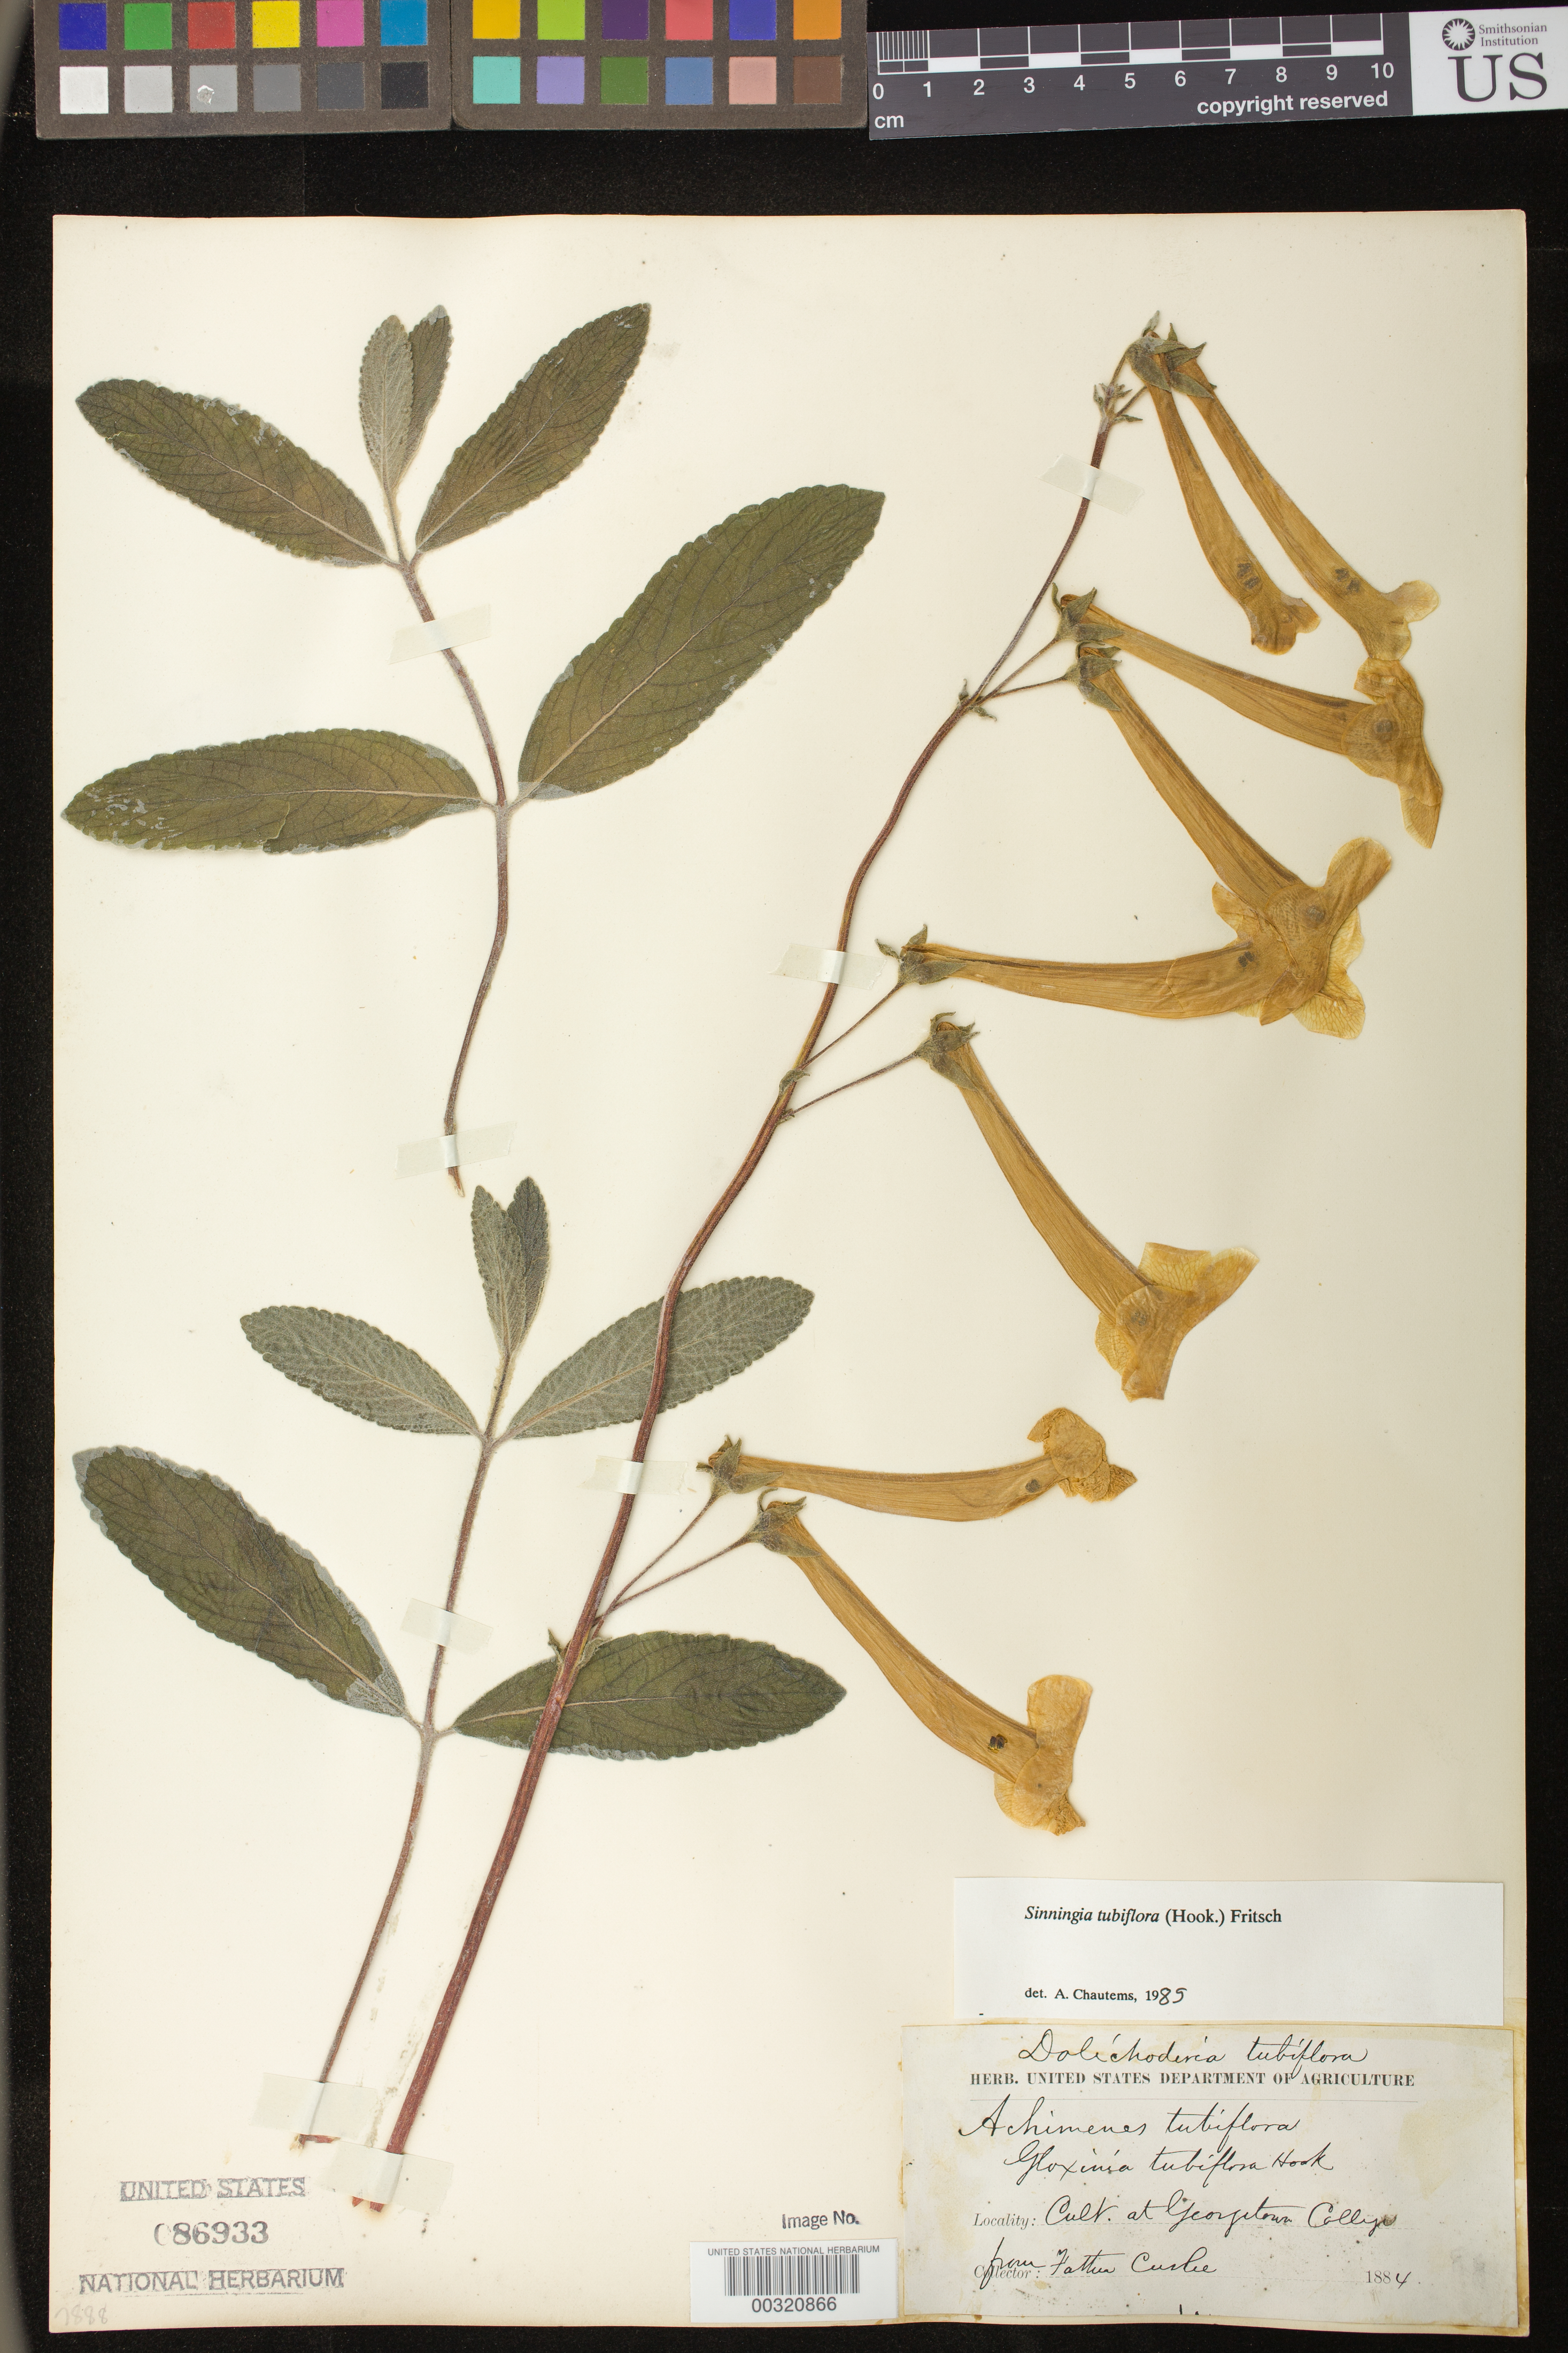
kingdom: Plantae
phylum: Tracheophyta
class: Magnoliopsida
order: Lamiales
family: Gesneriaceae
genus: Sinningia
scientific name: Sinningia tubiflora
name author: (Hook.) Fritsch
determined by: Chautems, A. P.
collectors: F. Curlee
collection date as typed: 1884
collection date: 1884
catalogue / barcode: US 86933